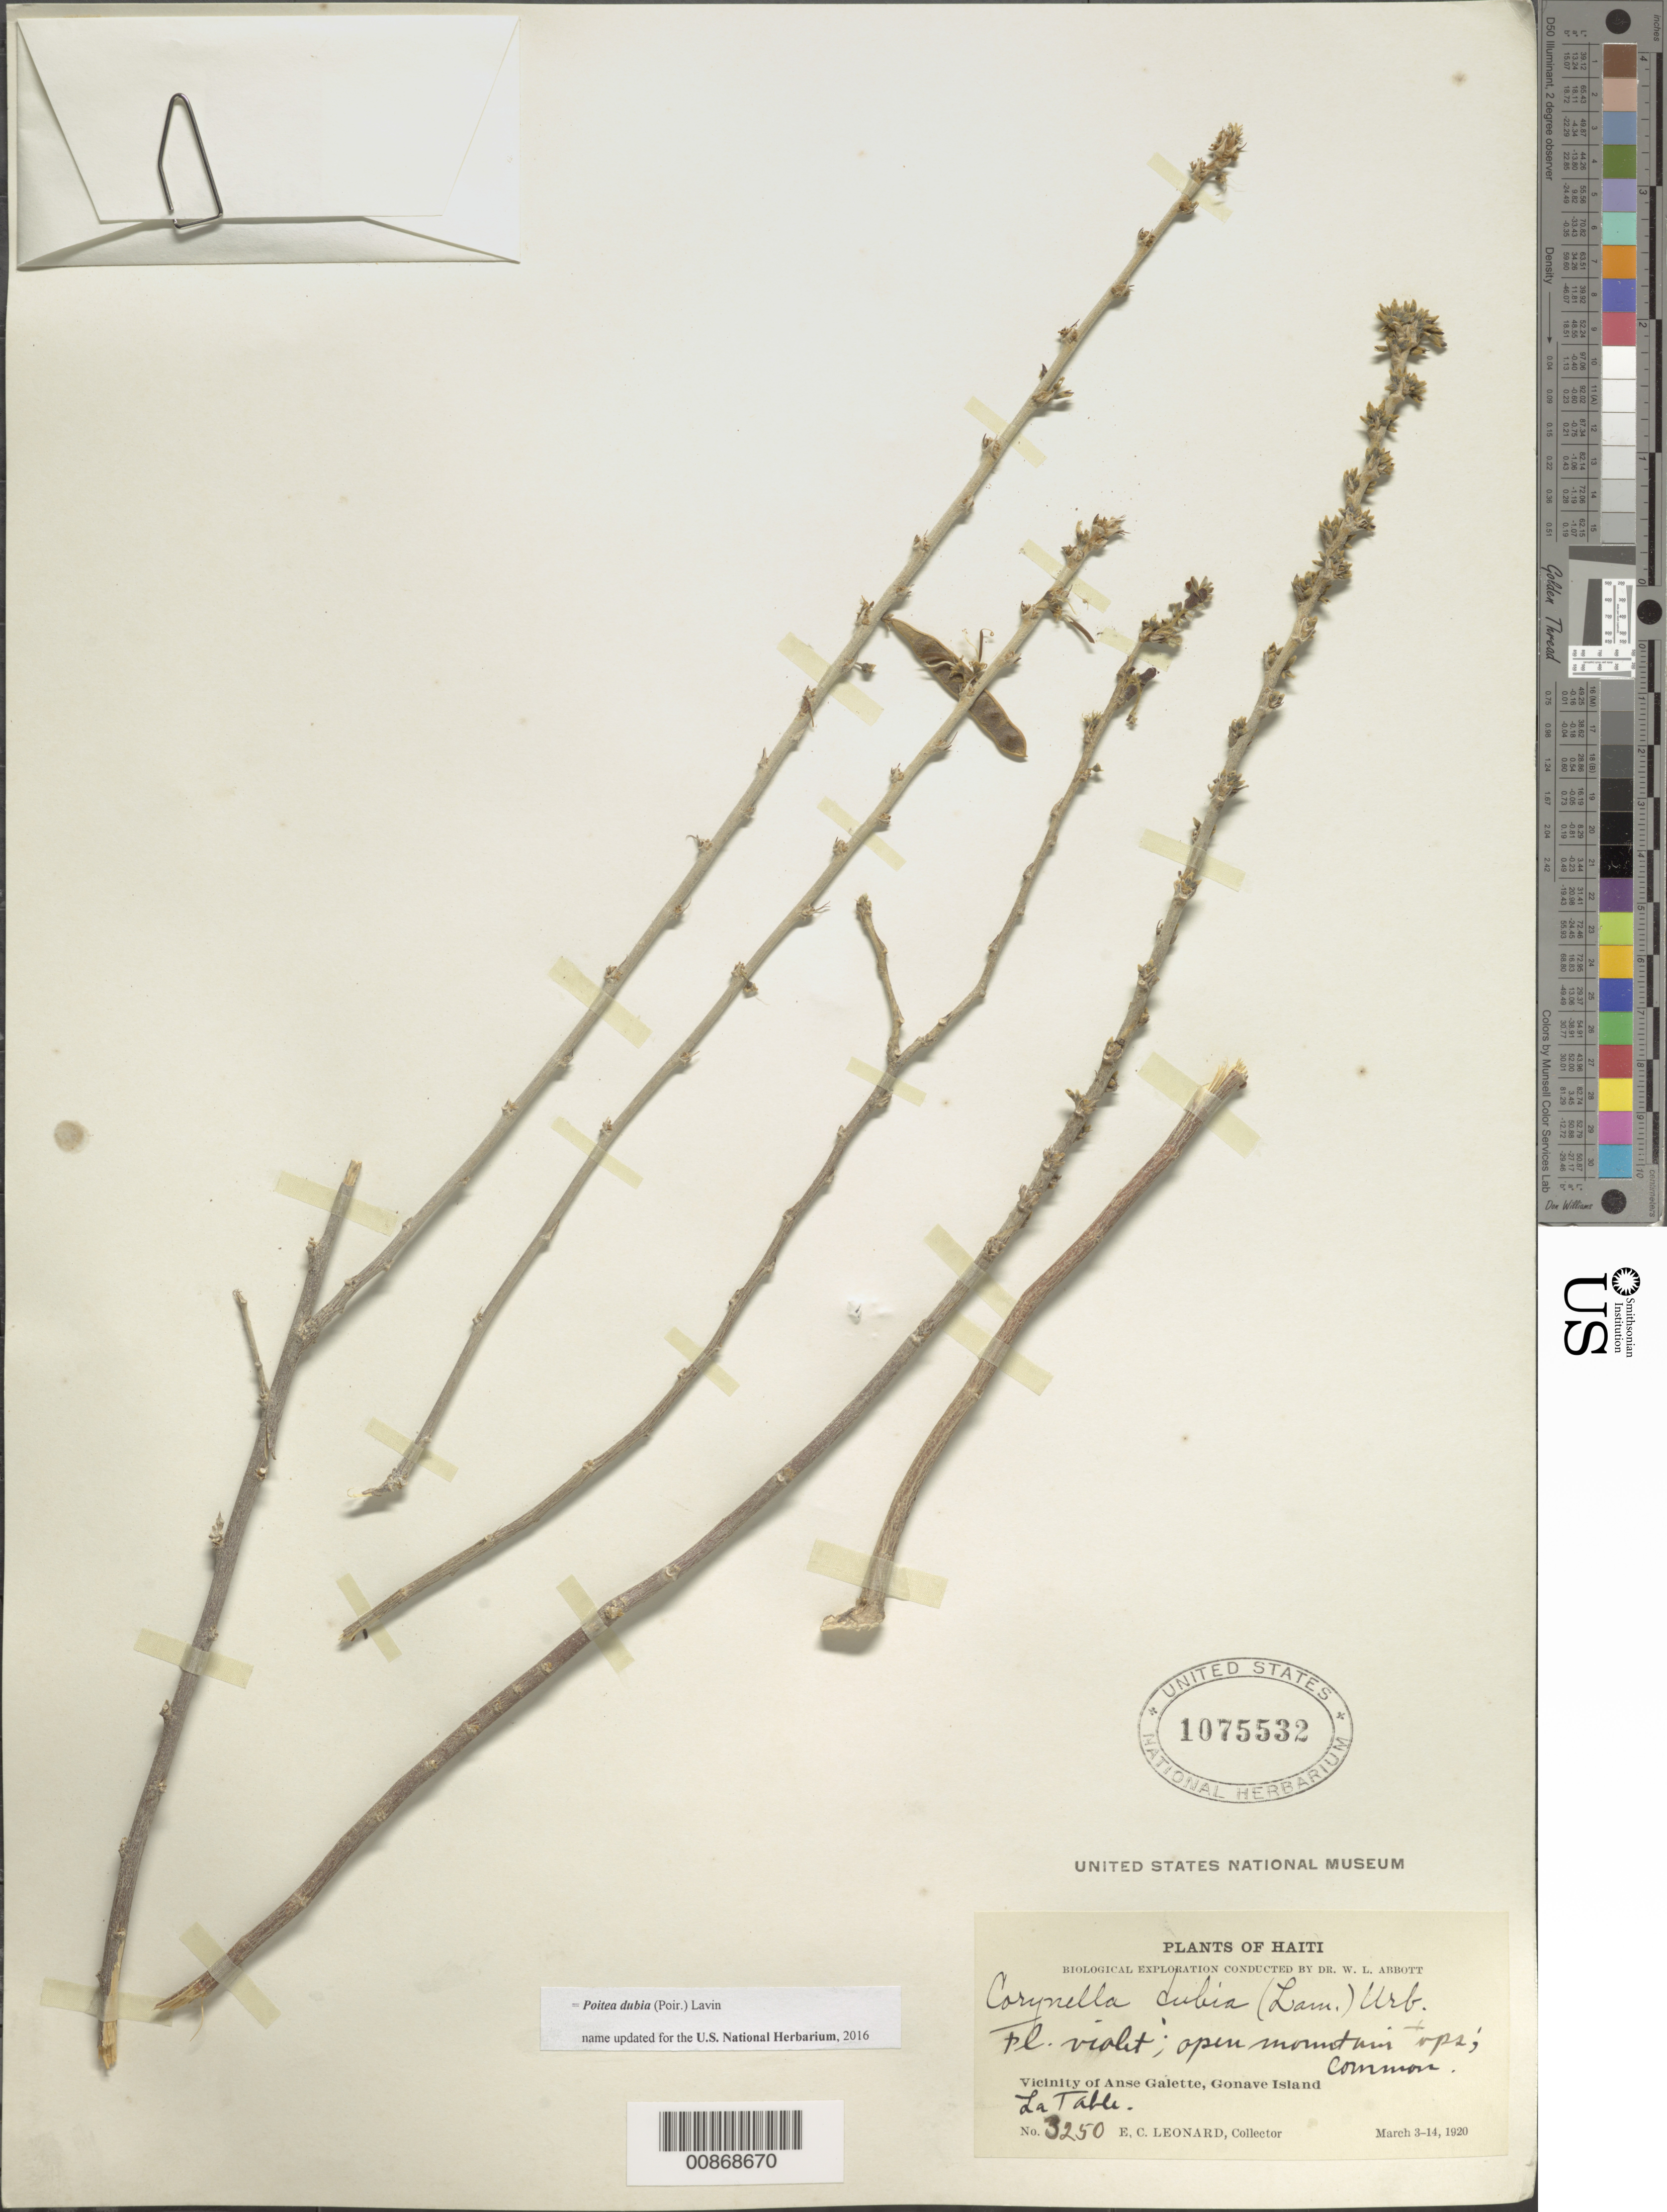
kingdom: Plantae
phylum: Tracheophyta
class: Magnoliopsida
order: Fabales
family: Fabaceae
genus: Poitea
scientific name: Poitea dubia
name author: (Poir.) Lavin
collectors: E. C. Leonard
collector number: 3250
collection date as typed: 03 Mar 1920 to 14 Mar 1920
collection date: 1920-03-03/1920-03-14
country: Haiti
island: Île de la Gonâve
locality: Vicinity of Anse Galette, Gonave Island. La Table.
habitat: Open mountain tops.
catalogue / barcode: US 1075532